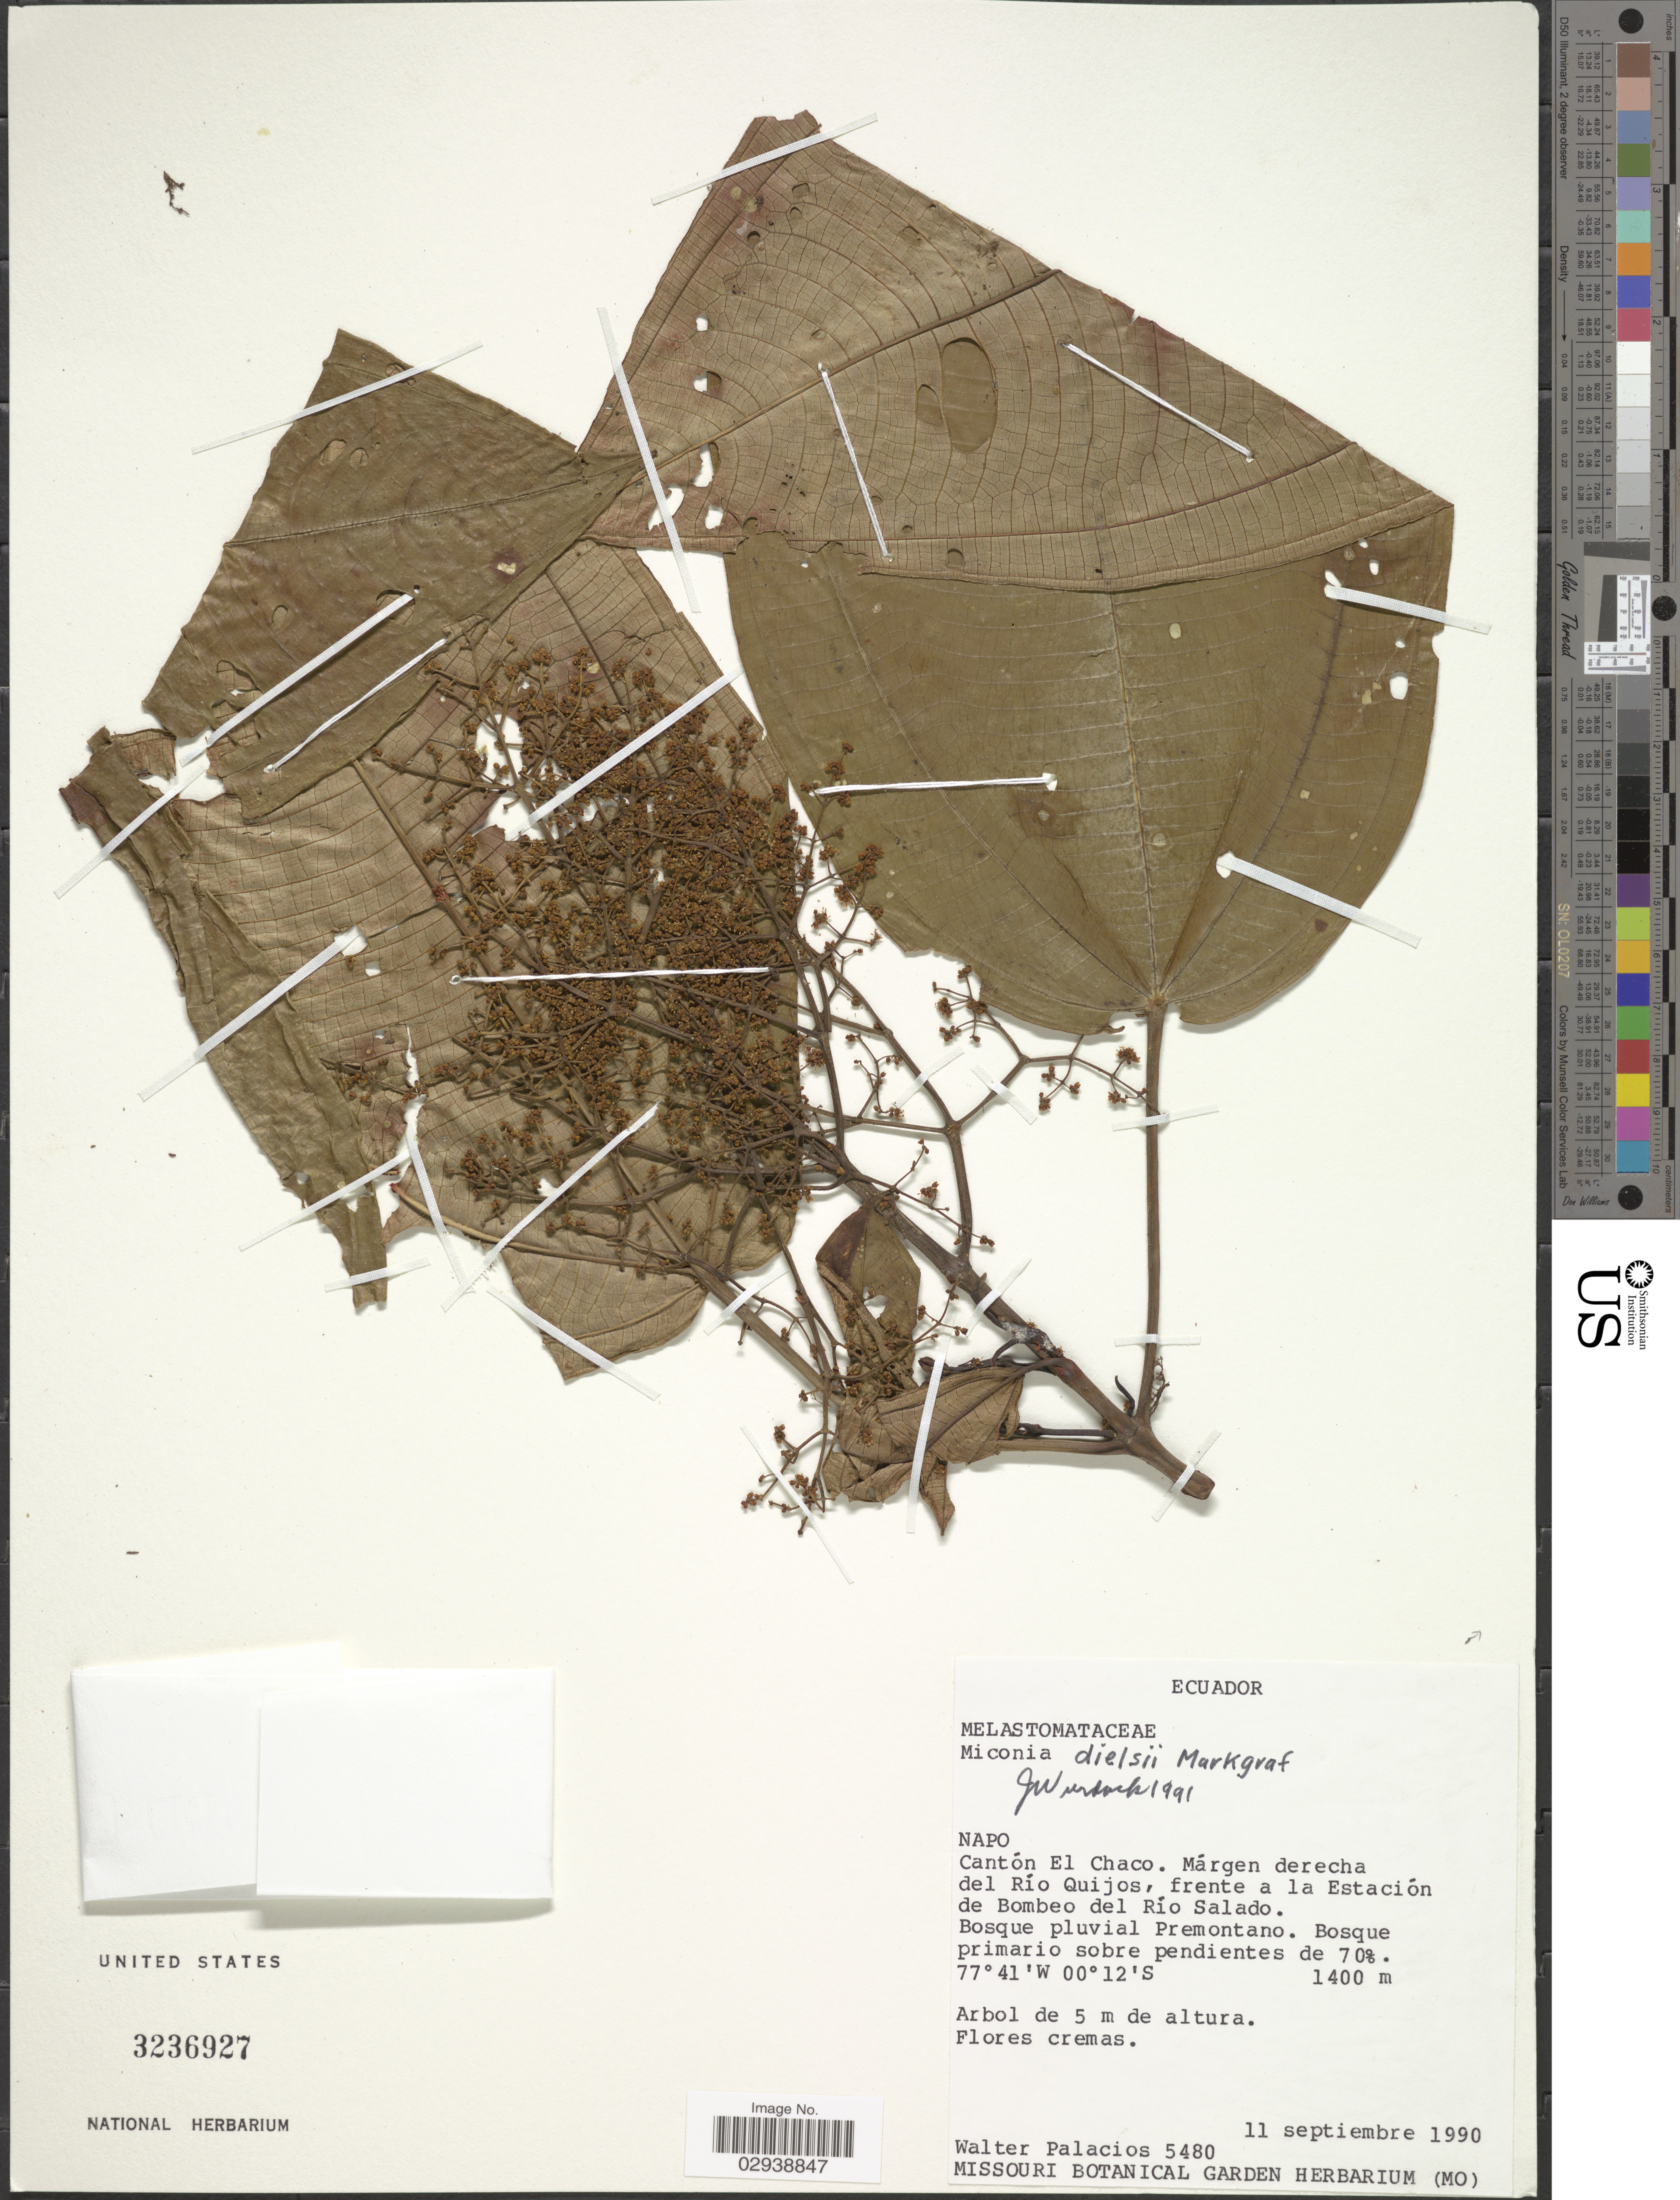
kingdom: Plantae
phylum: Tracheophyta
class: Magnoliopsida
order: Myrtales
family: Melastomataceae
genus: Miconia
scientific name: Miconia dielsii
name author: Markgr.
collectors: W. Palacios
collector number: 5480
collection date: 1990-09-11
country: Ecuador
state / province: Napo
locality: Cantón El Chaco, Márgen derecha del Rio Quijos, frente a la Estacion de Bombeo del Río Salado.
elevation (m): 1400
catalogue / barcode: US 3236927